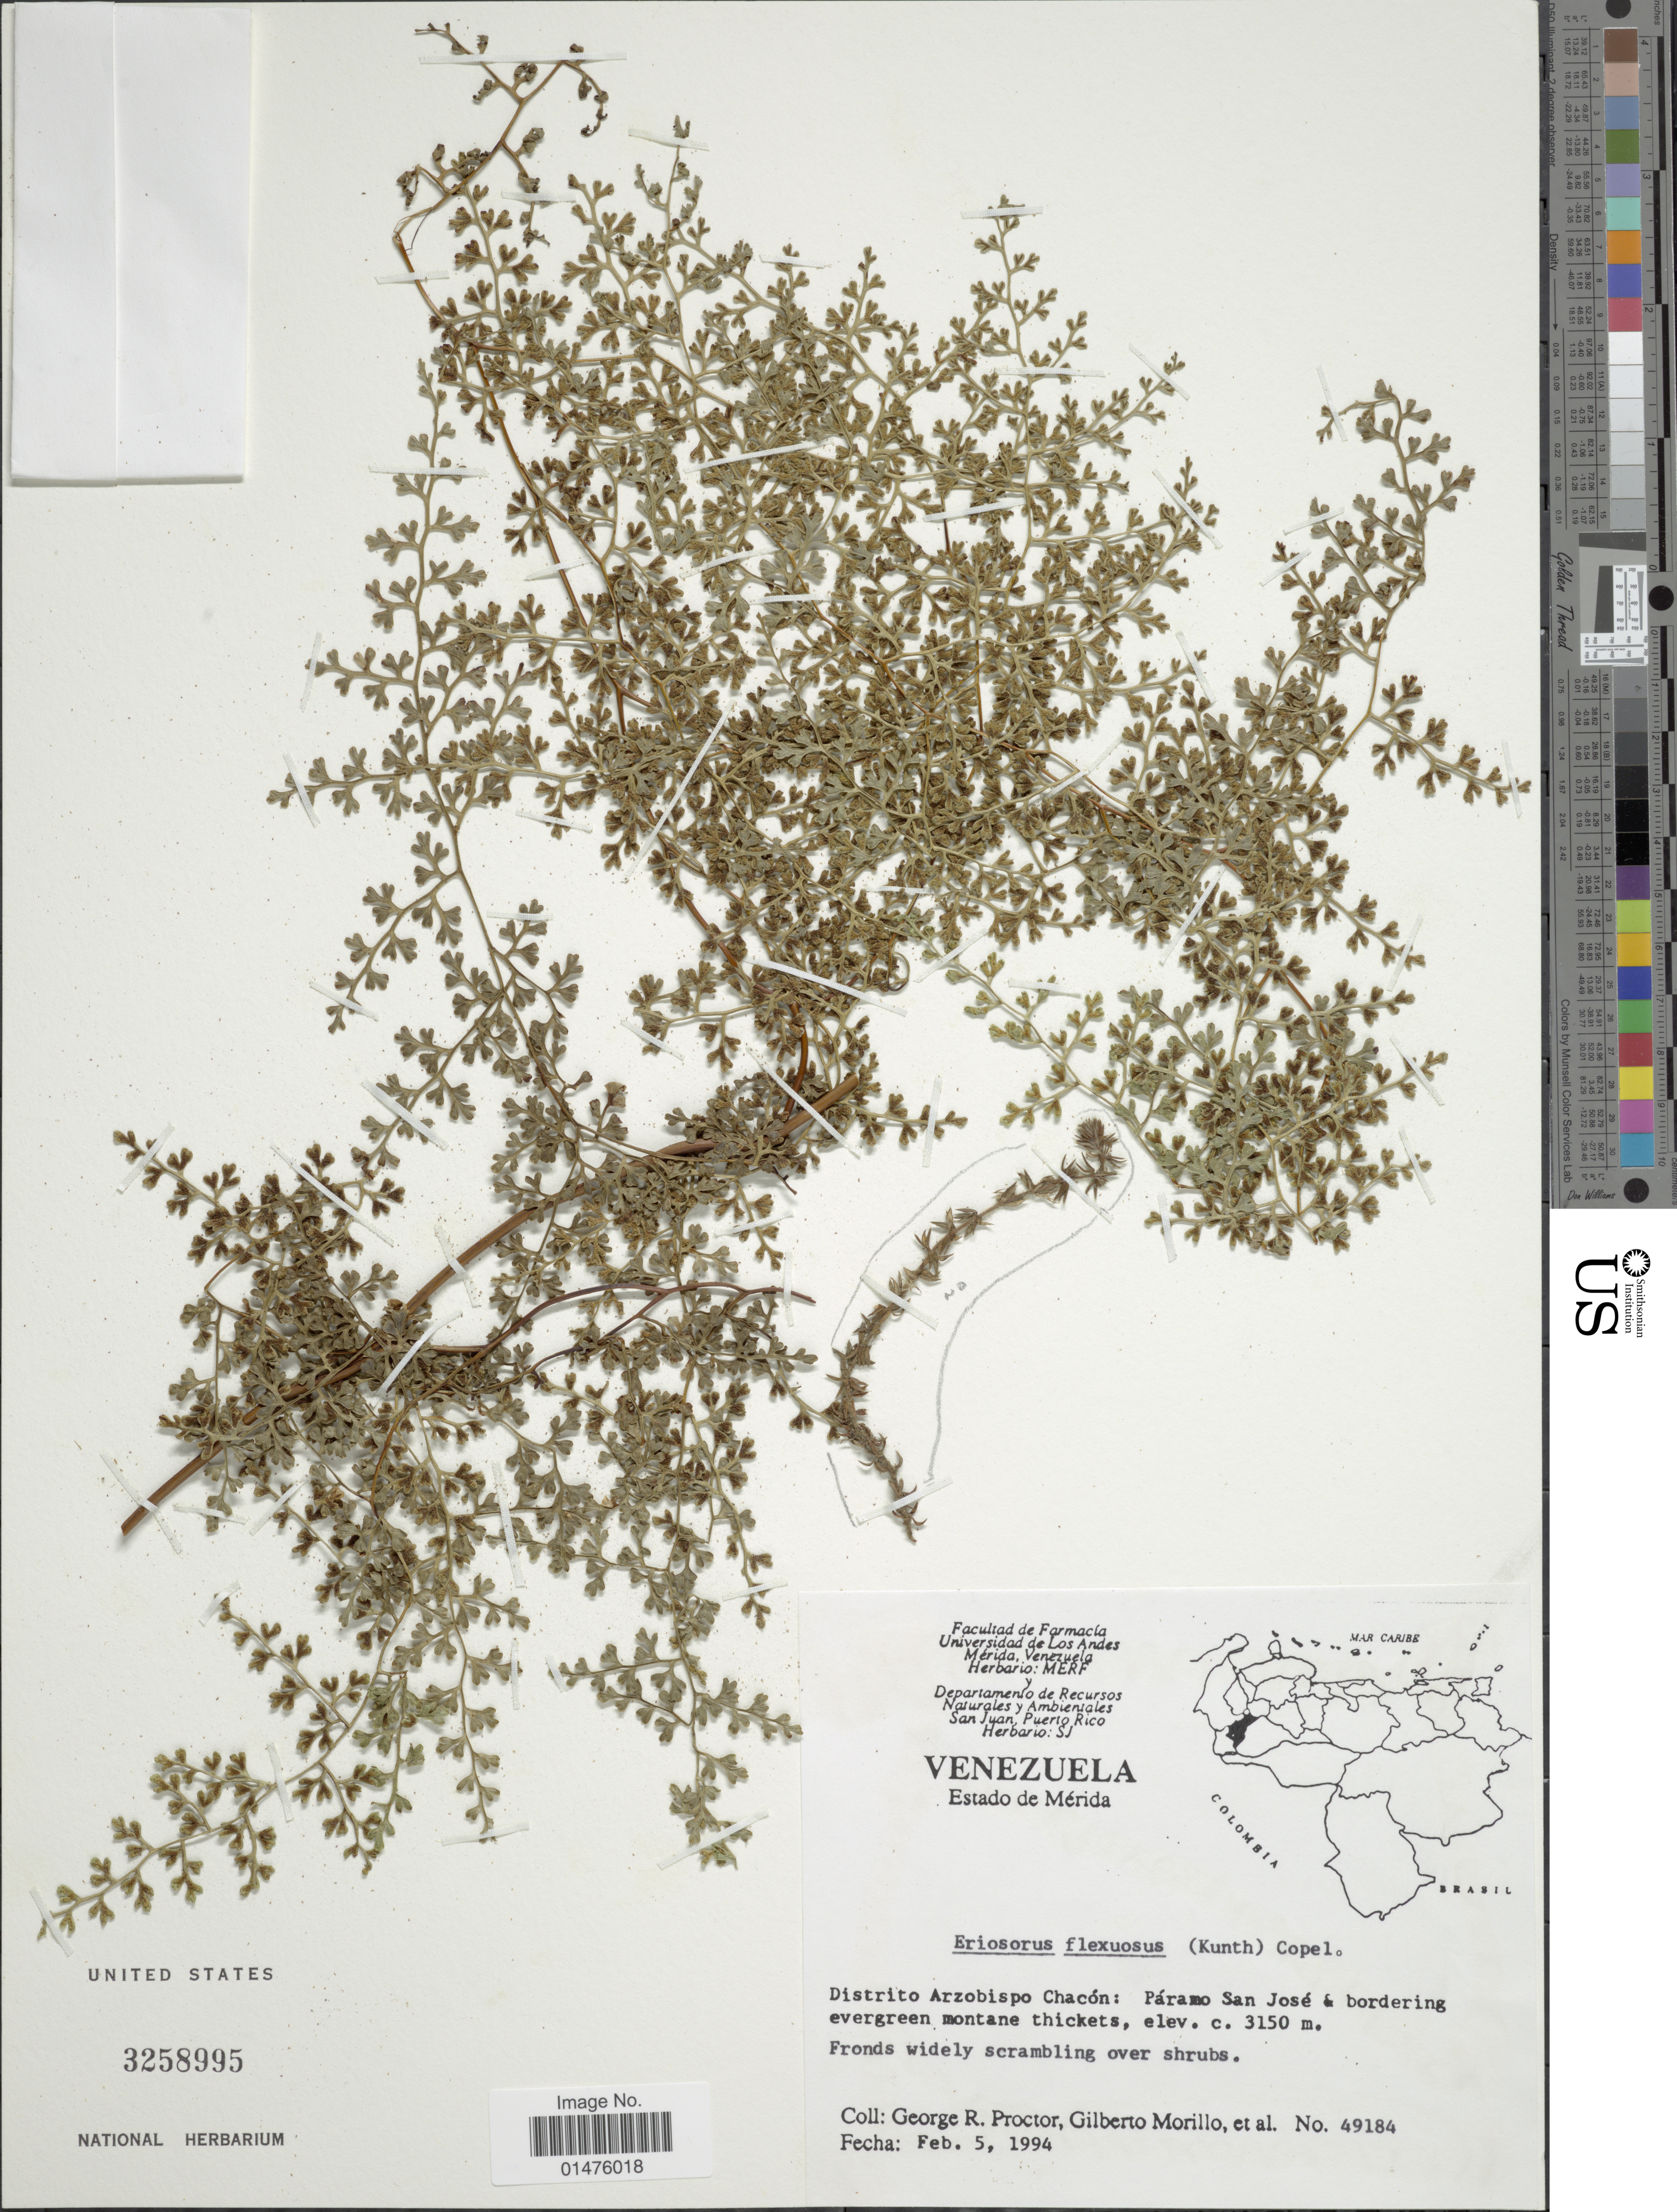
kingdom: Plantae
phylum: Tracheophyta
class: Polypodiopsida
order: Polypodiales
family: Pteridaceae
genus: Jamesonia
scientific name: Jamesonia flexuosa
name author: (Humb. & Bonpl.) Christenh.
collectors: G. R. Proctor, G. N. Morillo & et al.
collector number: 49184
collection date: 1994-02-05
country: Venezuela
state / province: Mérida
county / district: Arzobispo Chacón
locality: Páramo San José & bordering evergreen montane thickets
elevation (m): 3150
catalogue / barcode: US 3258995